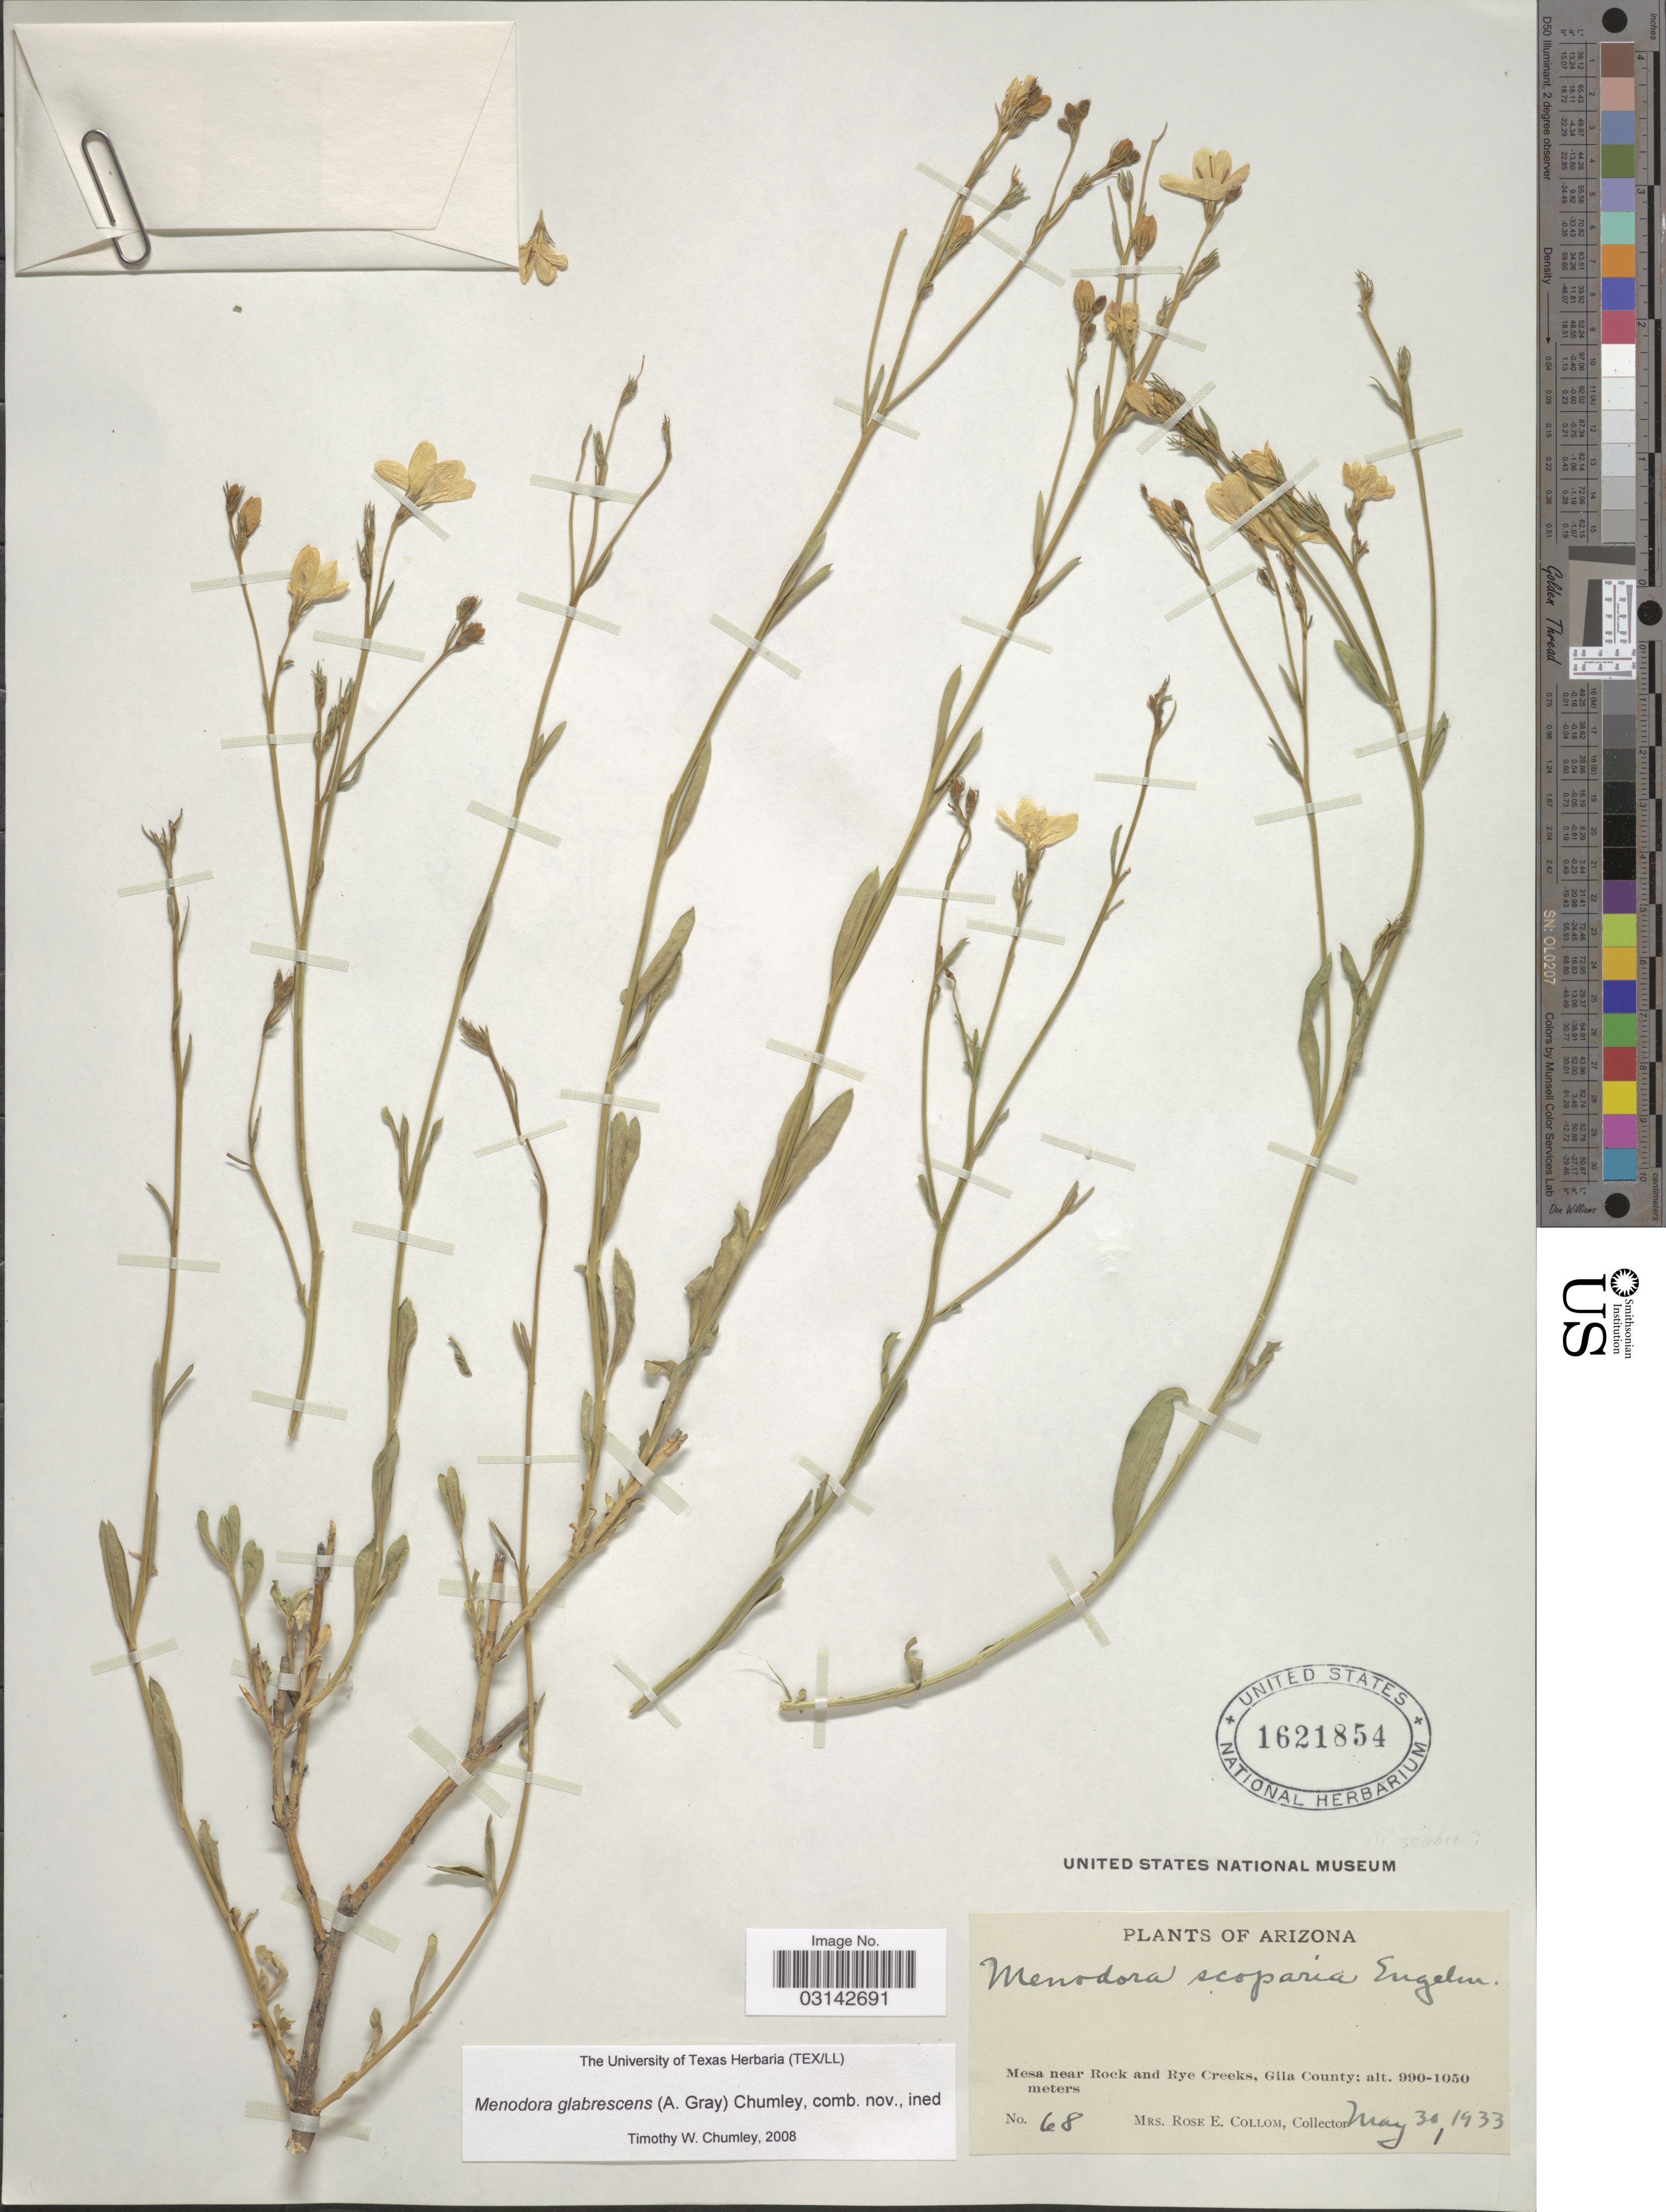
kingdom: Plantae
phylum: Tracheophyta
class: Magnoliopsida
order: Lamiales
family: Oleaceae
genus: Menodora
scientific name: Menodora glabrescens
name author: Chumley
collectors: R. E. Collom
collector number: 68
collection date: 1933-05-30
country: United States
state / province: Arizona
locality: Mesa near Rock and Rye Creeks, Gila County.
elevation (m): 900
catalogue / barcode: US 1621854